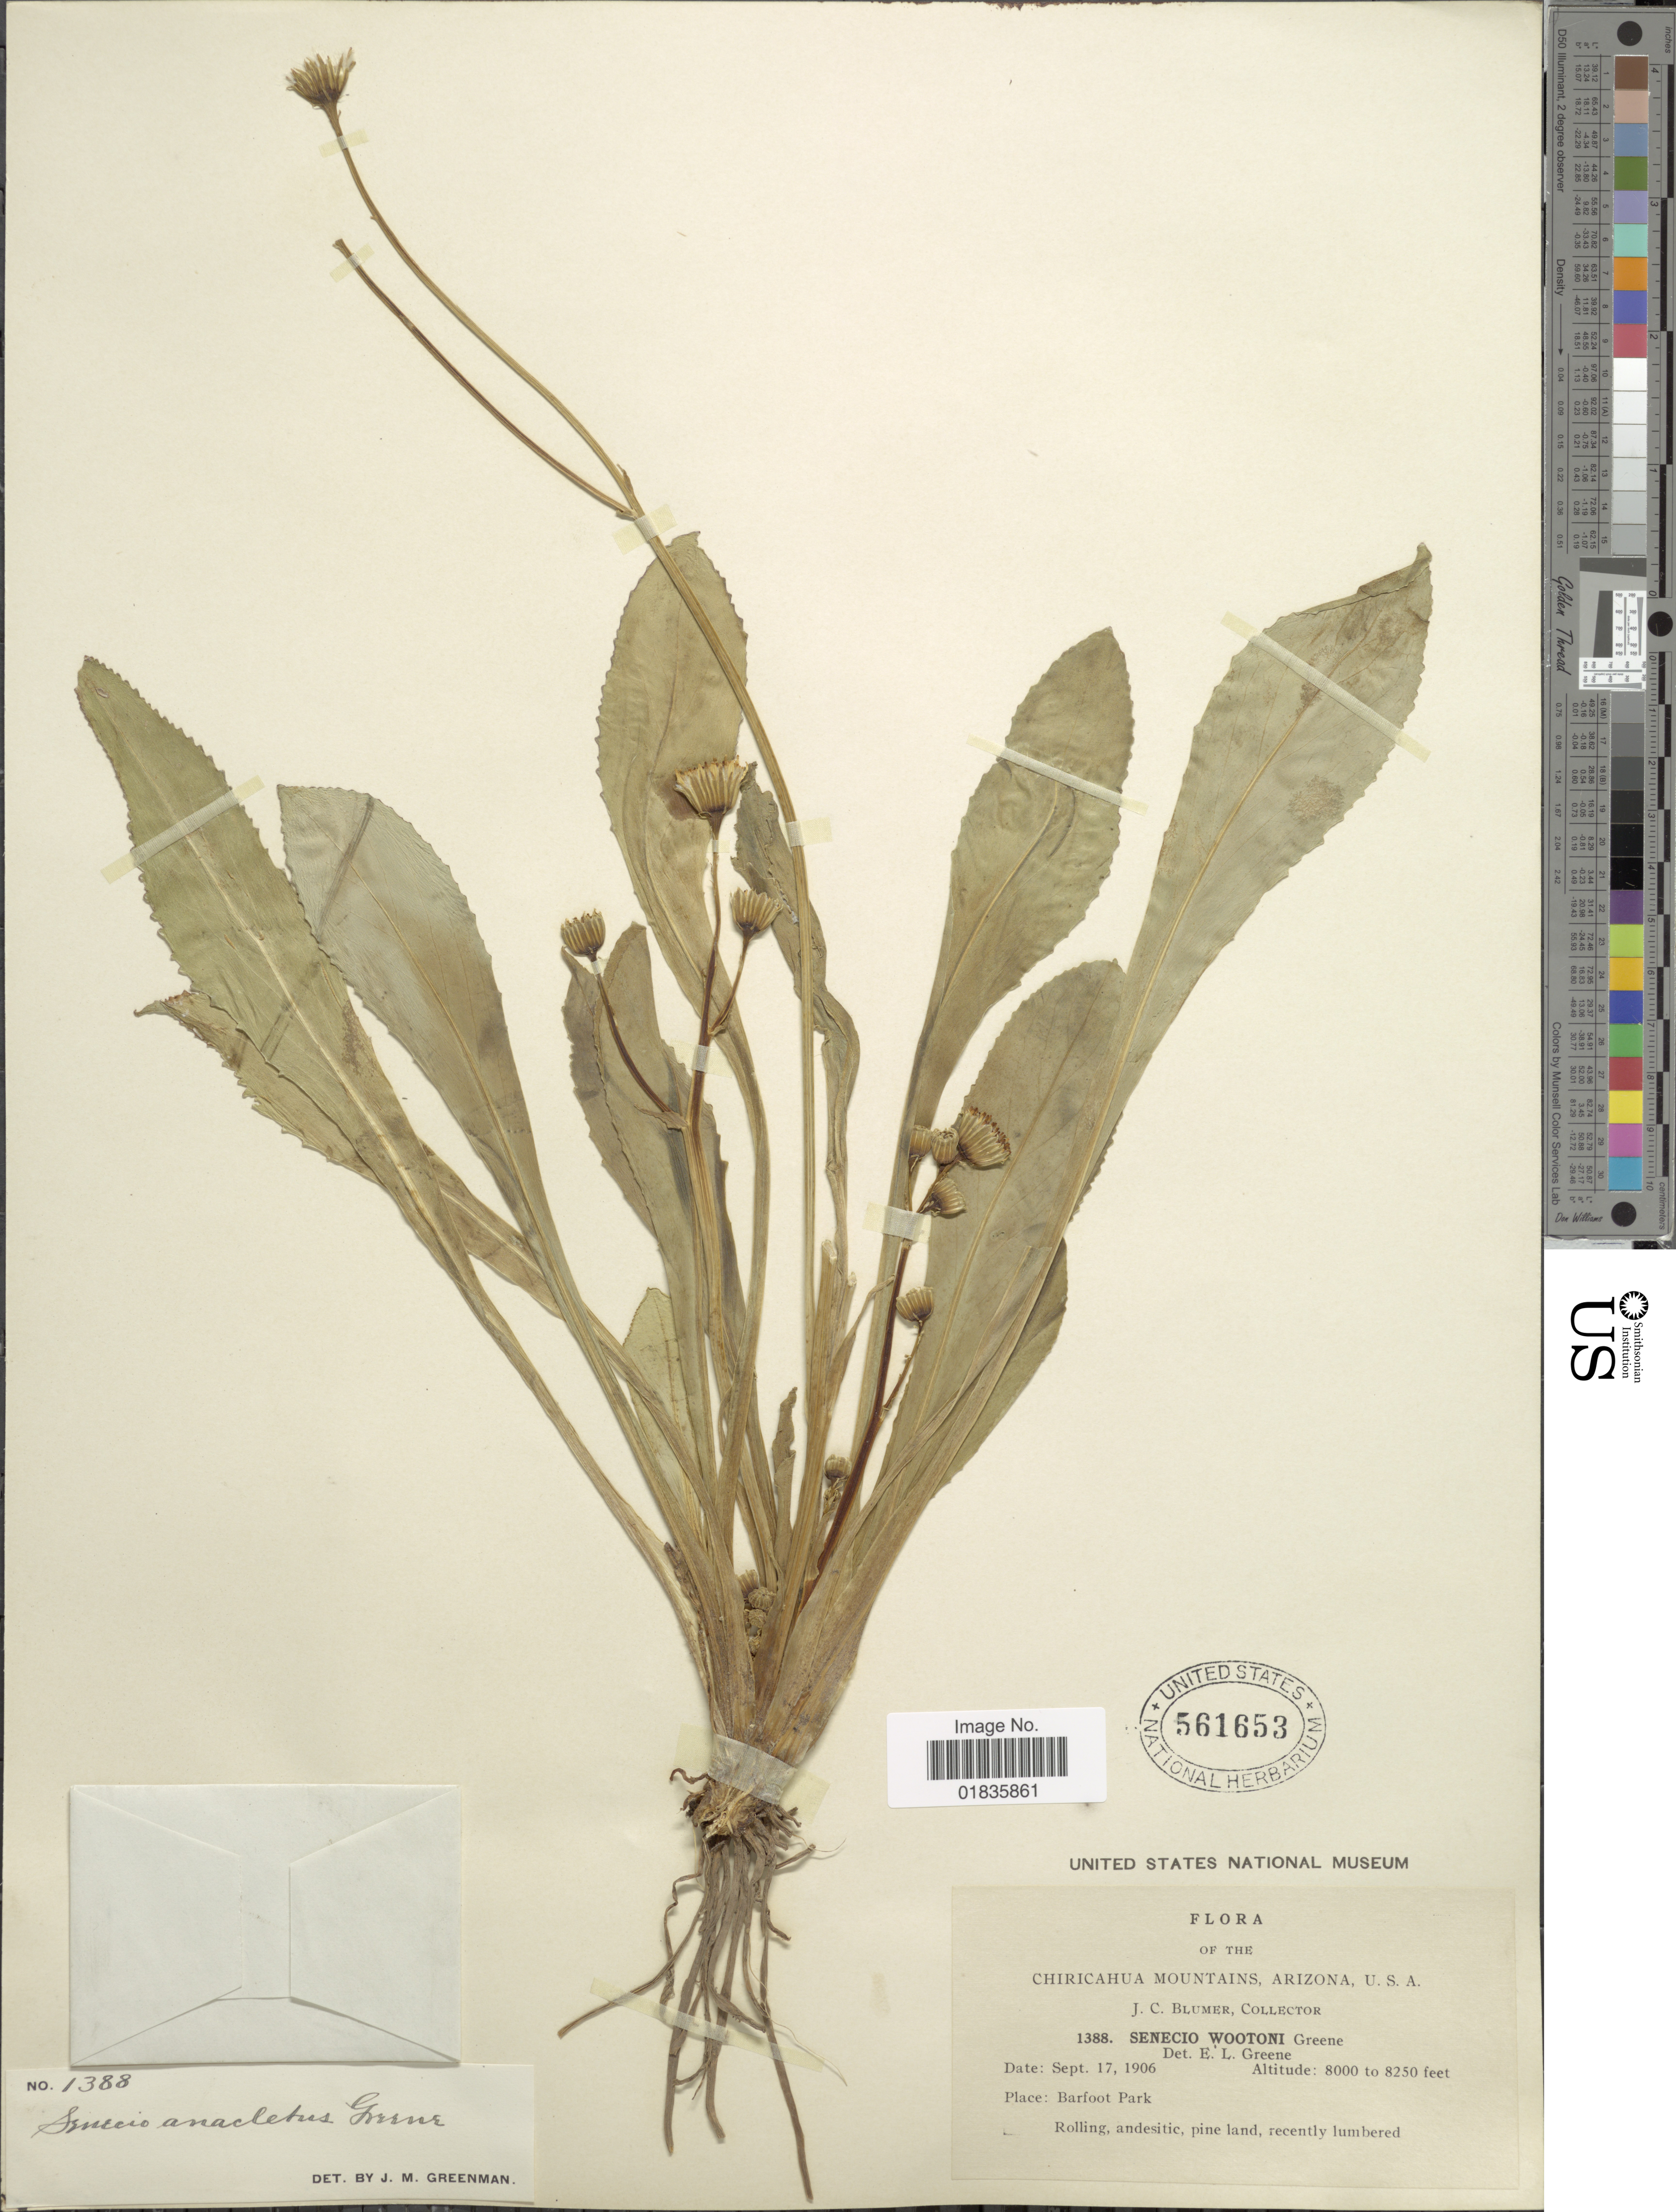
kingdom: Plantae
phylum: Tracheophyta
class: Magnoliopsida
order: Asterales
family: Asteraceae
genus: Senecio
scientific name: Senecio wootonii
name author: Greene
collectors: J. C. Blumer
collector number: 1388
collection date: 1906-09-17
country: United States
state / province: Arizona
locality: The Chiricahua Mountains, Barfoot Park.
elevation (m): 2438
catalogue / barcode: US 561653